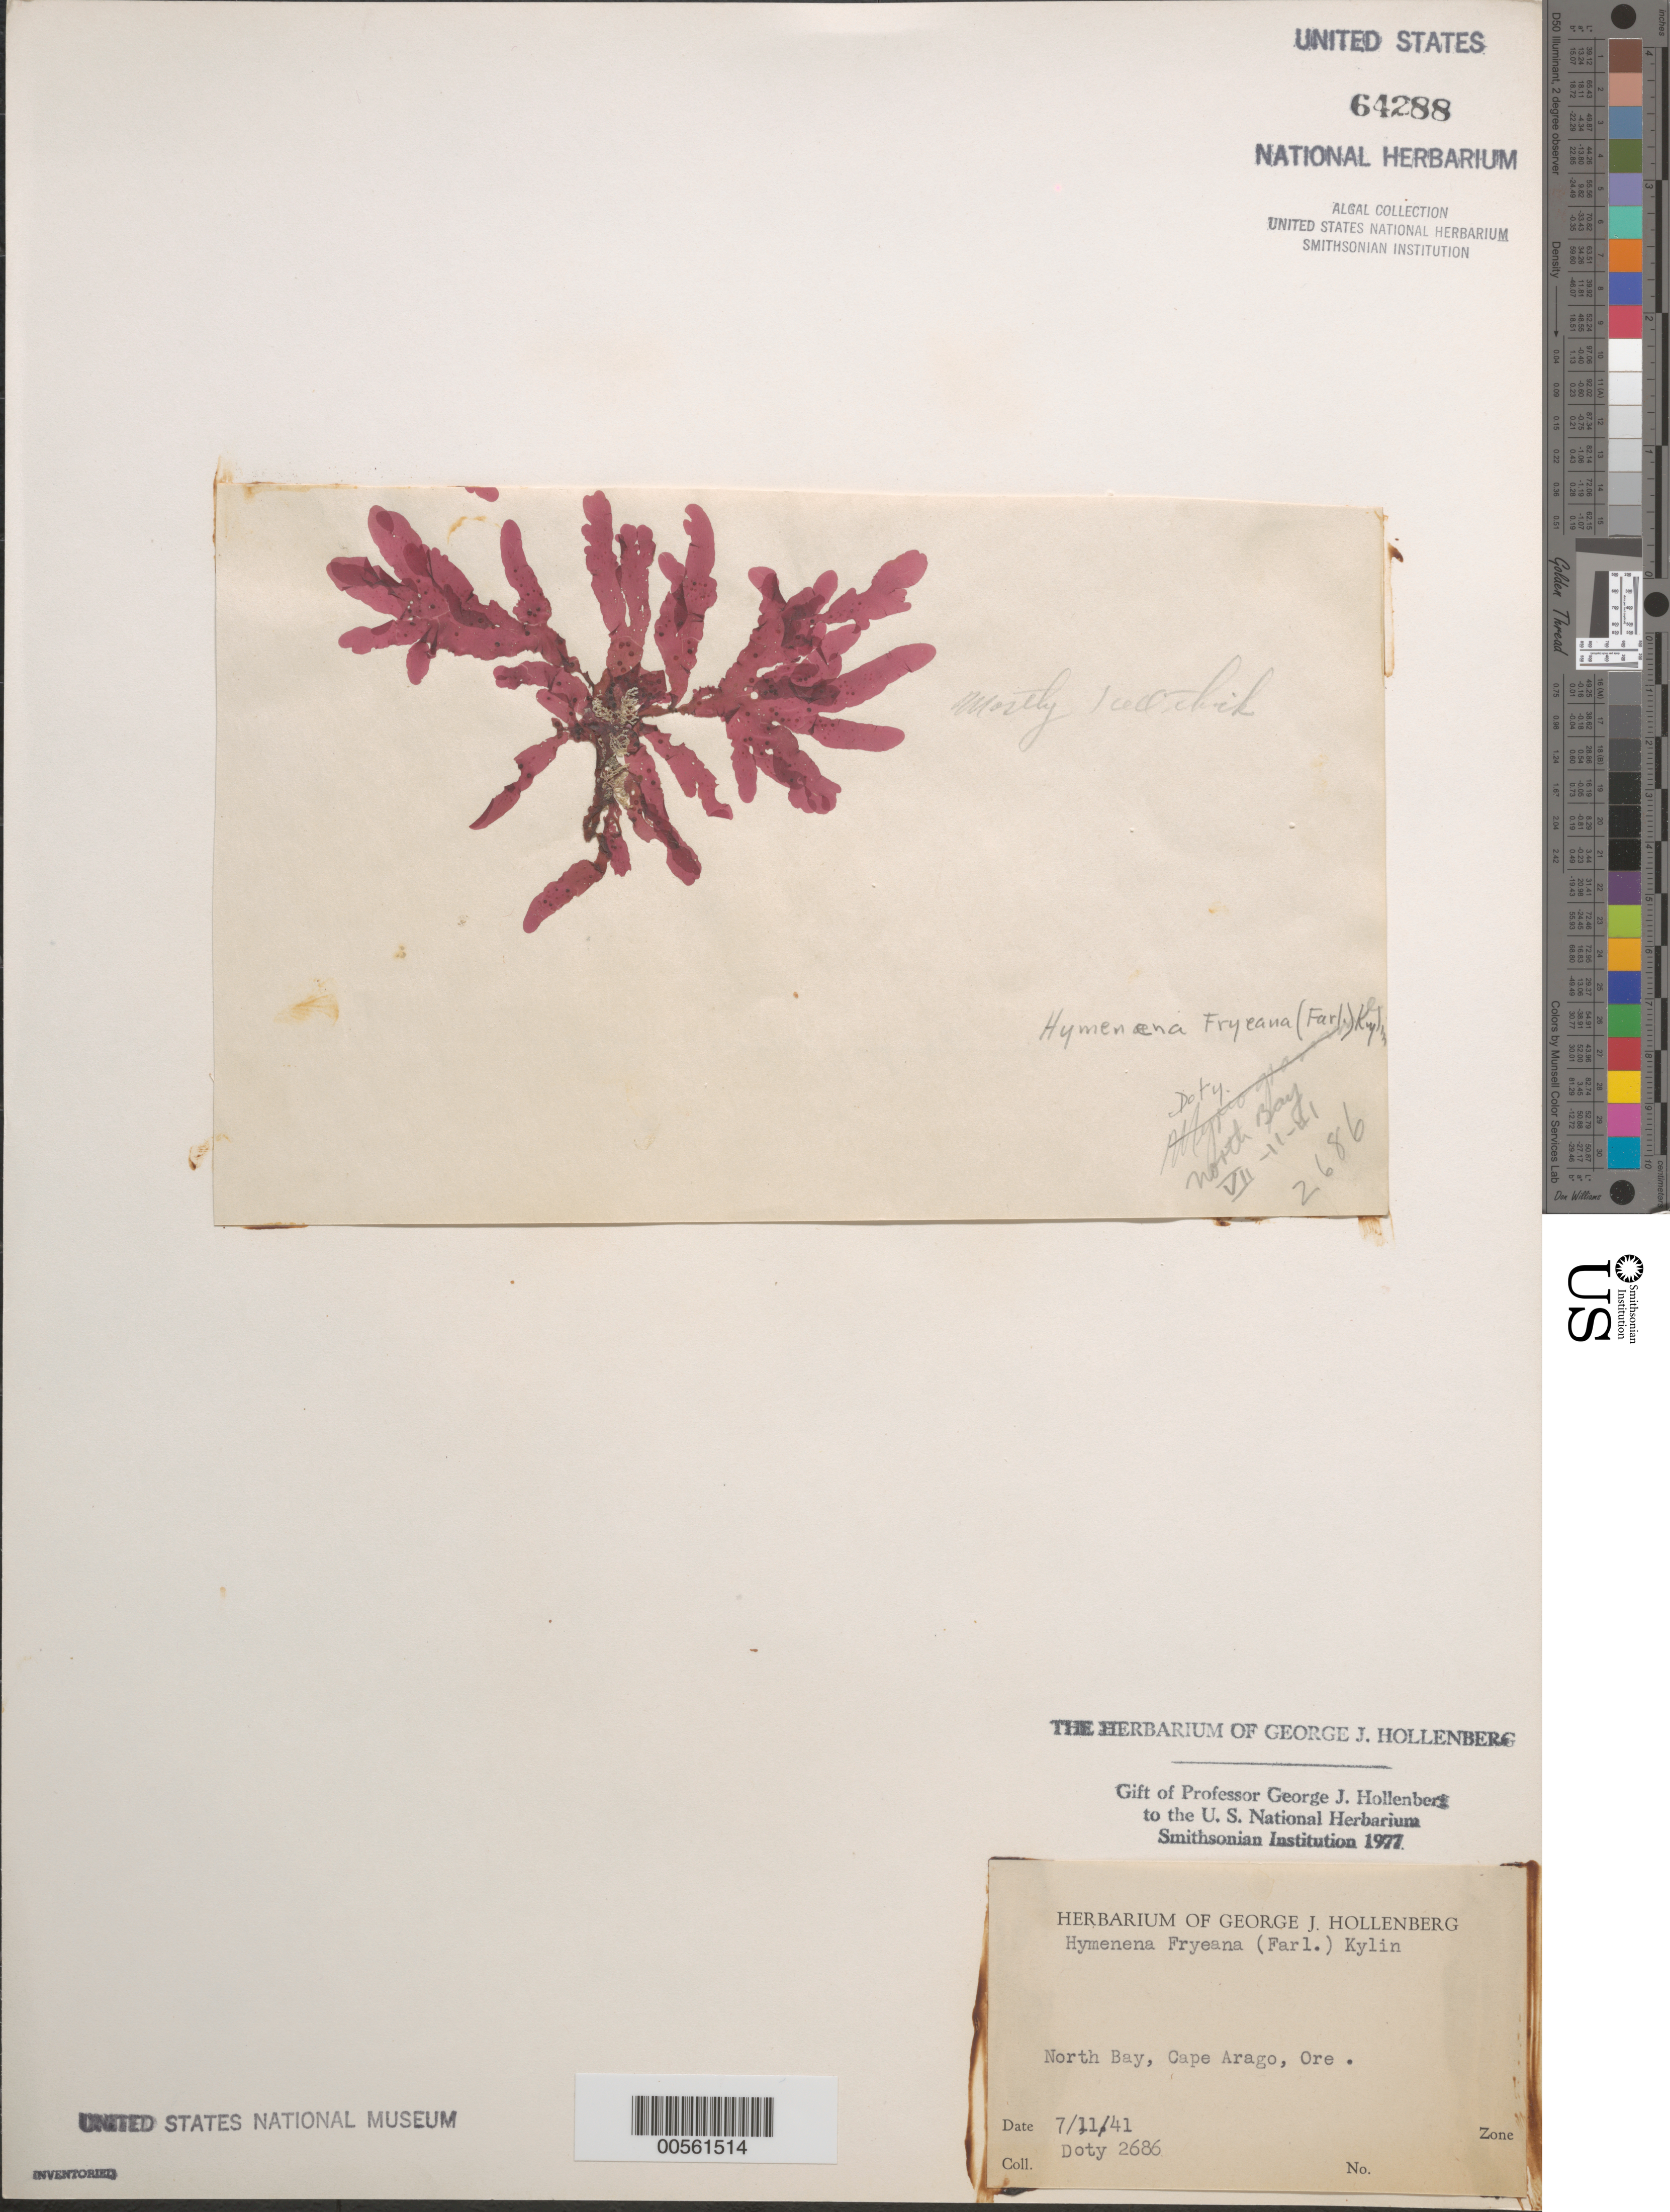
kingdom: Plantae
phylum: Rhodophyta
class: Florideophyceae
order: Ceramiales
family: Delesseriaceae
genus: Hymenena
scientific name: Hymenena fryeana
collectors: M. S. Doty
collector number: MSD 2686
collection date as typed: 11 Jul 1941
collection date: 1941-07-11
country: United States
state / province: Oregon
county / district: Coos County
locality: North Bay, Cape Argo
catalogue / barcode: US 64288